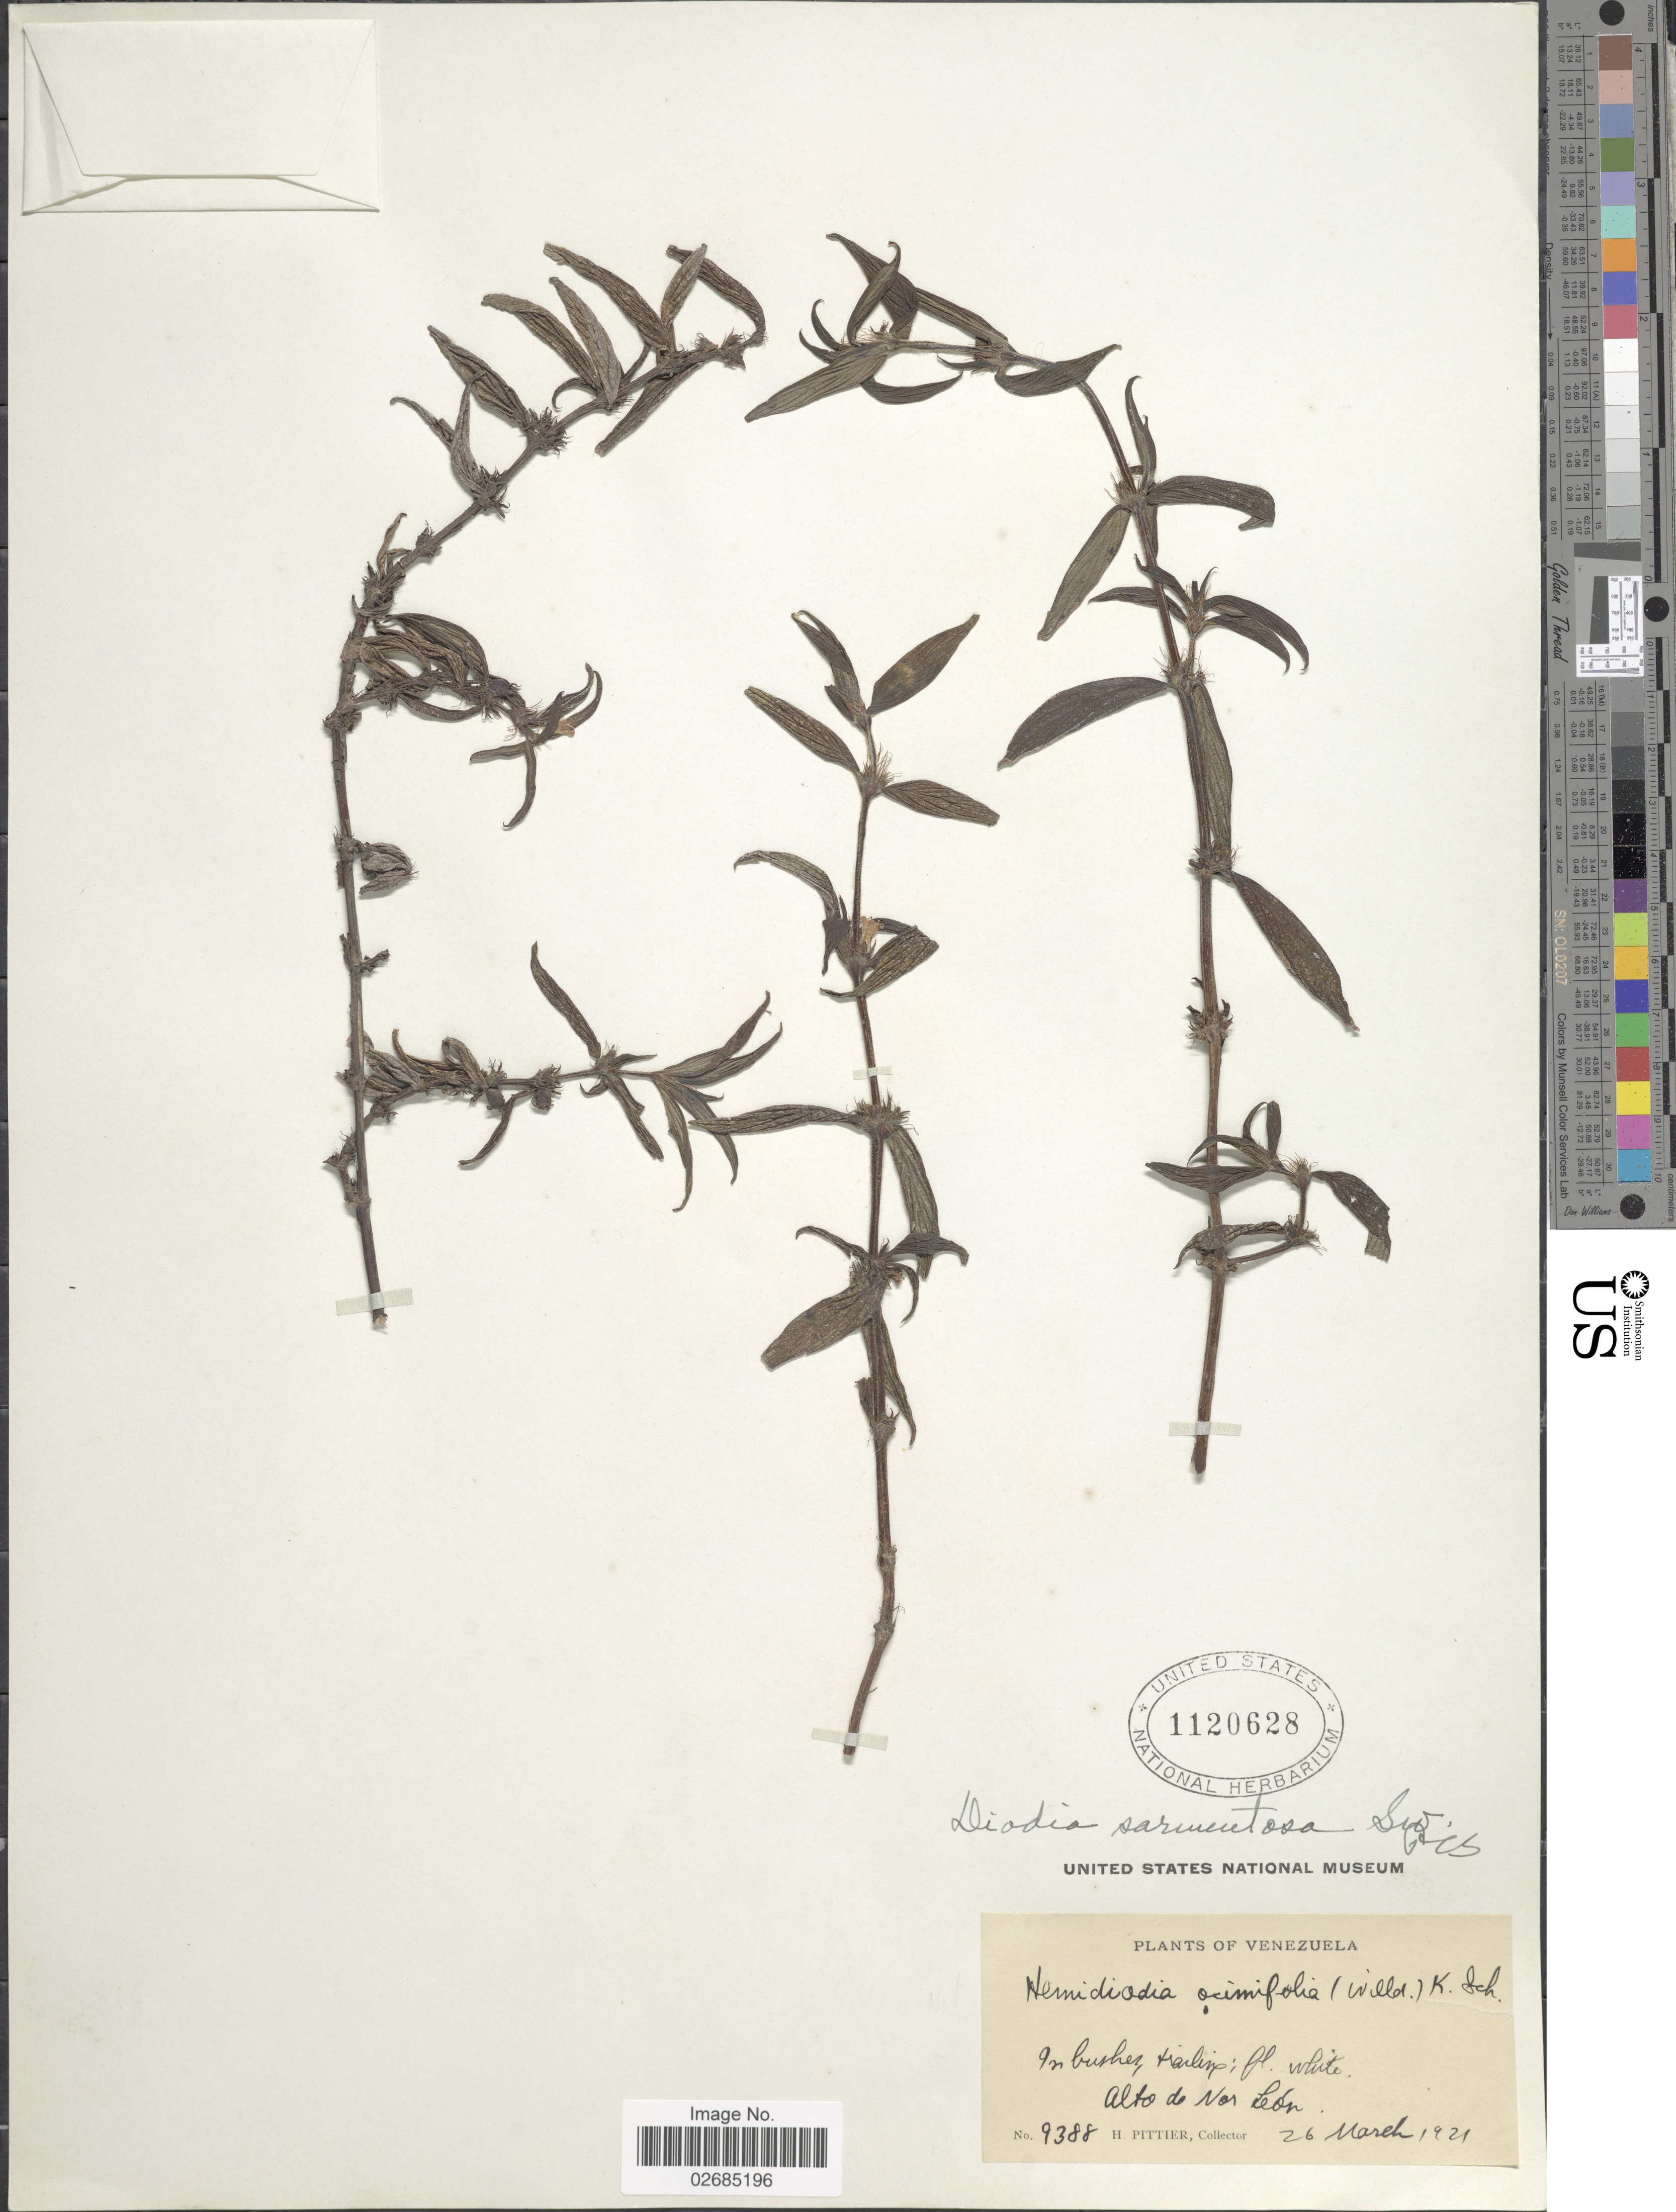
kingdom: Plantae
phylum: Tracheophyta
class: Magnoliopsida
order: Gentianales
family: Rubiaceae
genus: Diodia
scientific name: Diodia sarmentosa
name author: Sw.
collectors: H. F. Pittier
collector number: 9388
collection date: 1921-03-26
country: Venezuela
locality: In bushes, trailing. Alto de Nor León.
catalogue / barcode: US 1120628